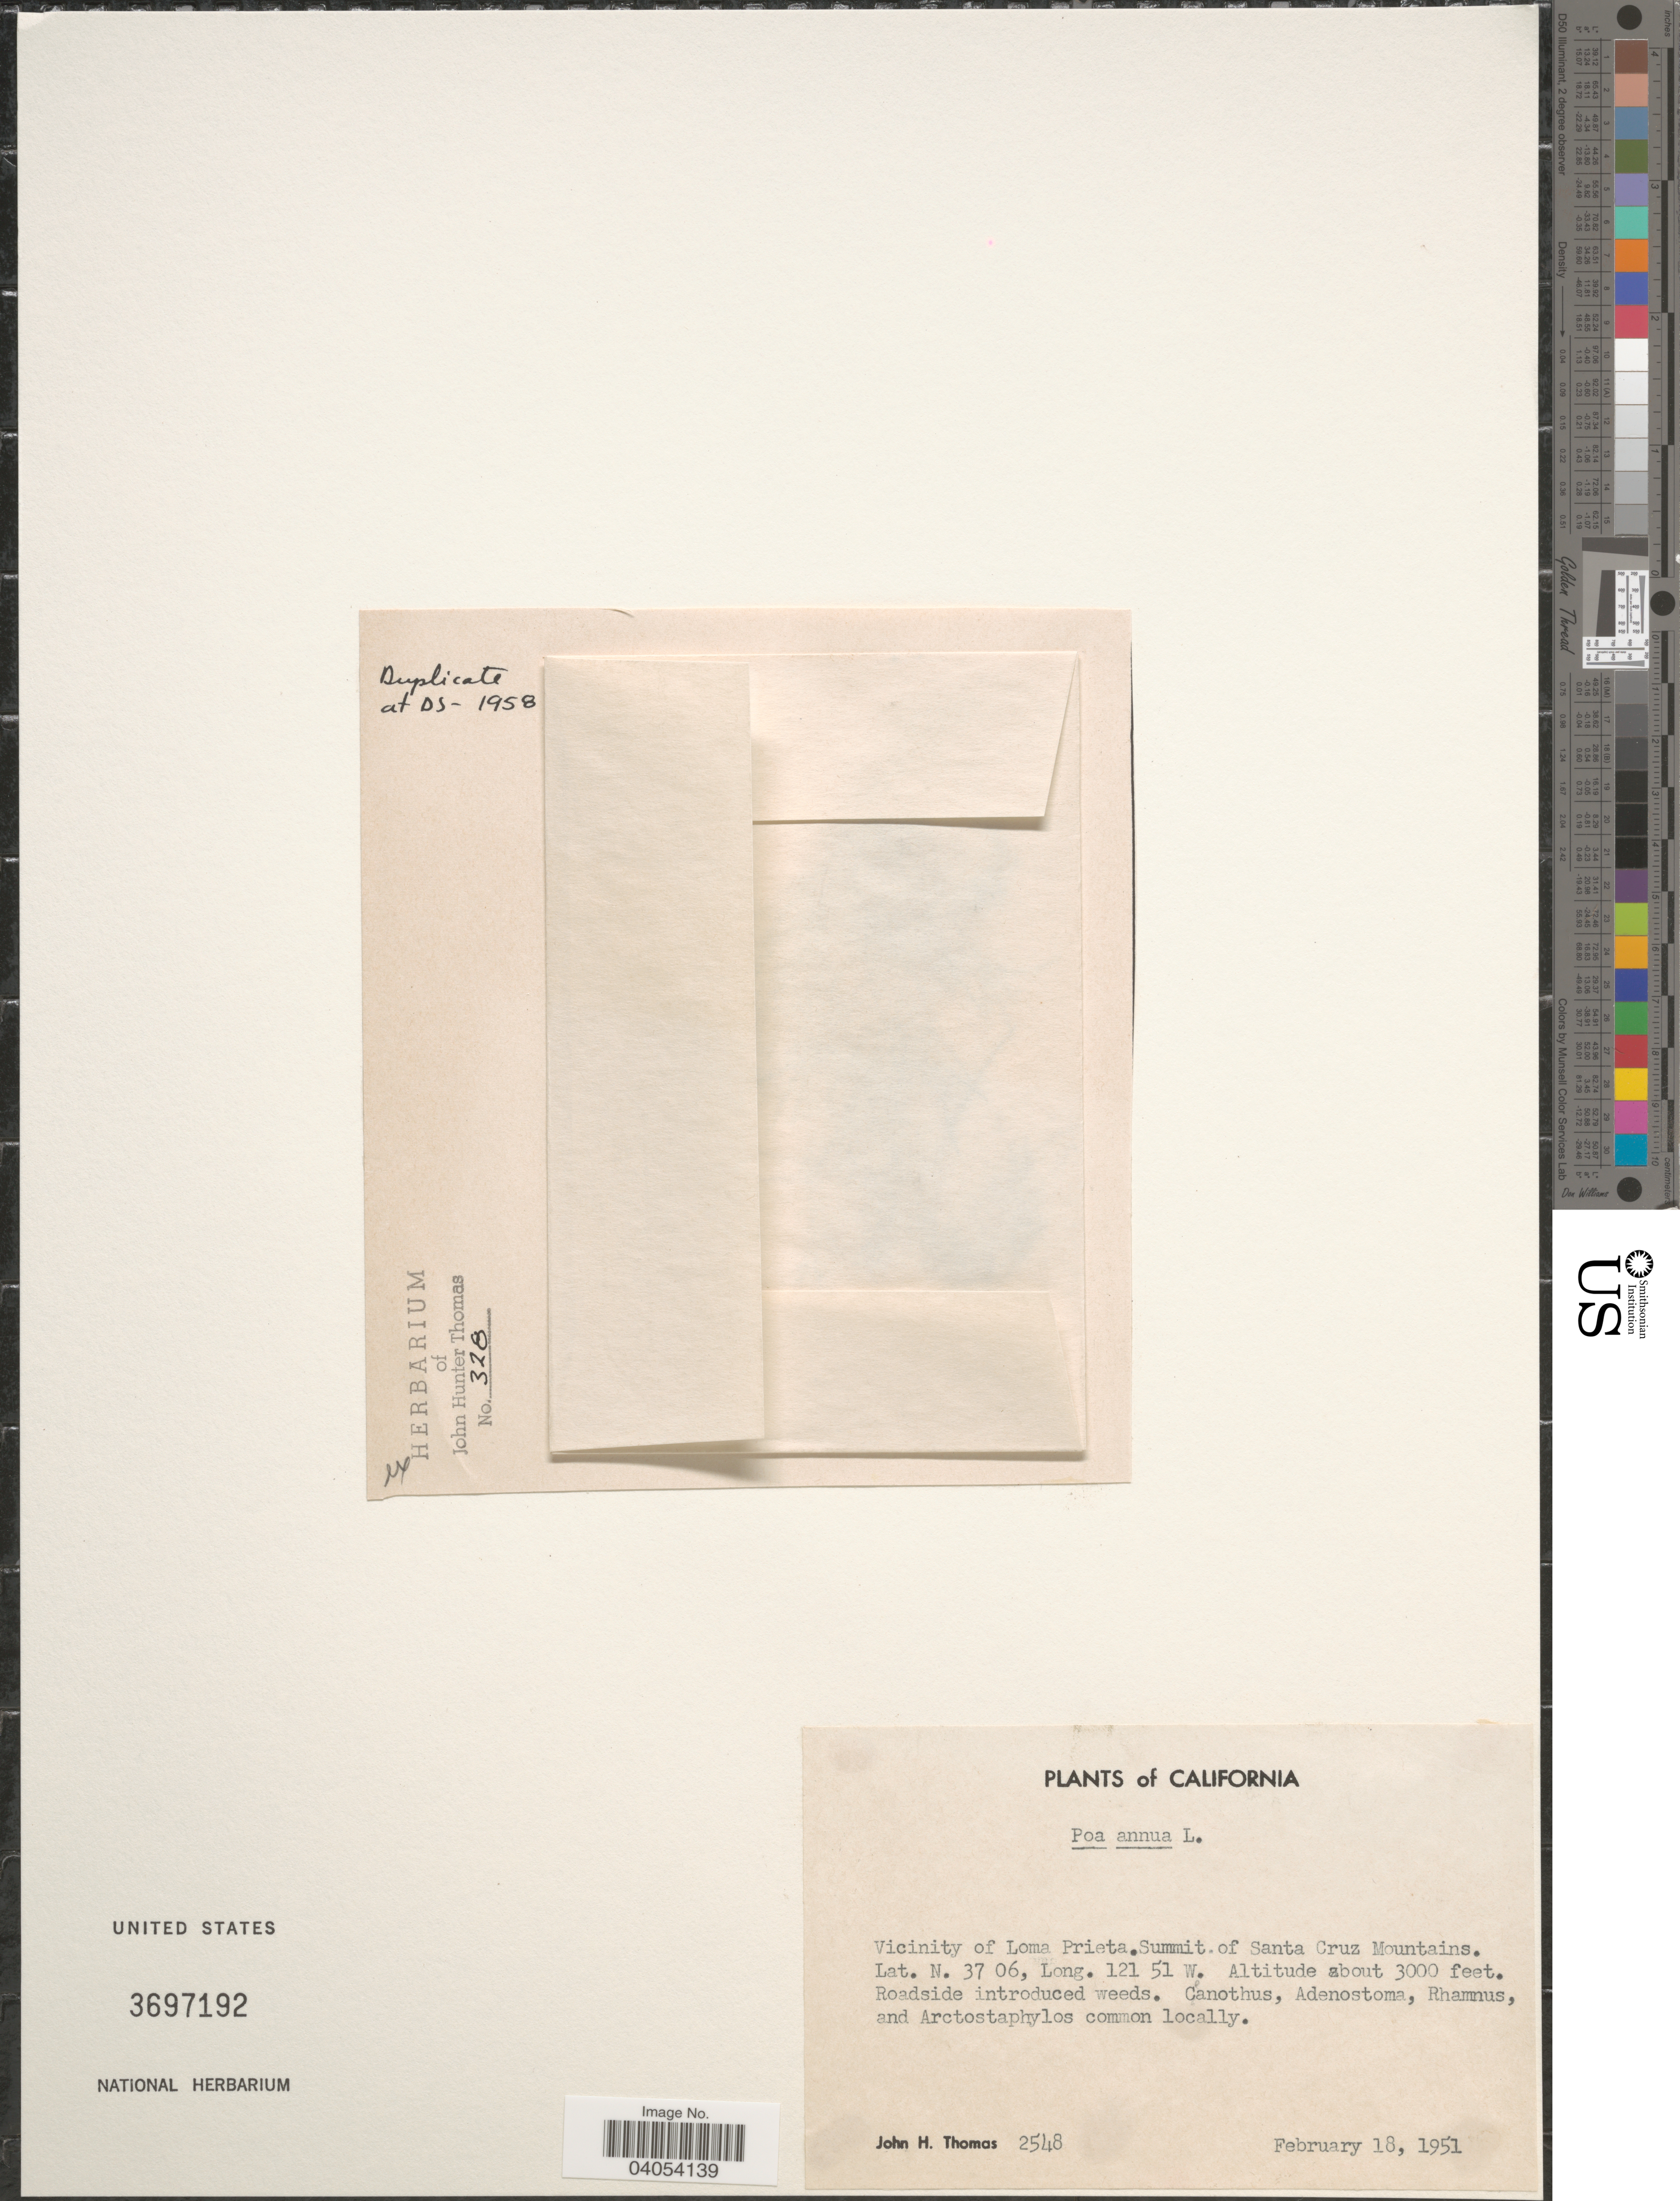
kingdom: Plantae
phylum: Tracheophyta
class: Liliopsida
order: Poales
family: Poaceae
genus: Poa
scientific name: Poa annua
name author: L.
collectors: J. H. Thomas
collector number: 2548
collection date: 1951-02-18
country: United States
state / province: California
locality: Vicinity of Loma Prieta. Summit of Santa Cruz Mountains.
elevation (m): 914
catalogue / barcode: US 3697192